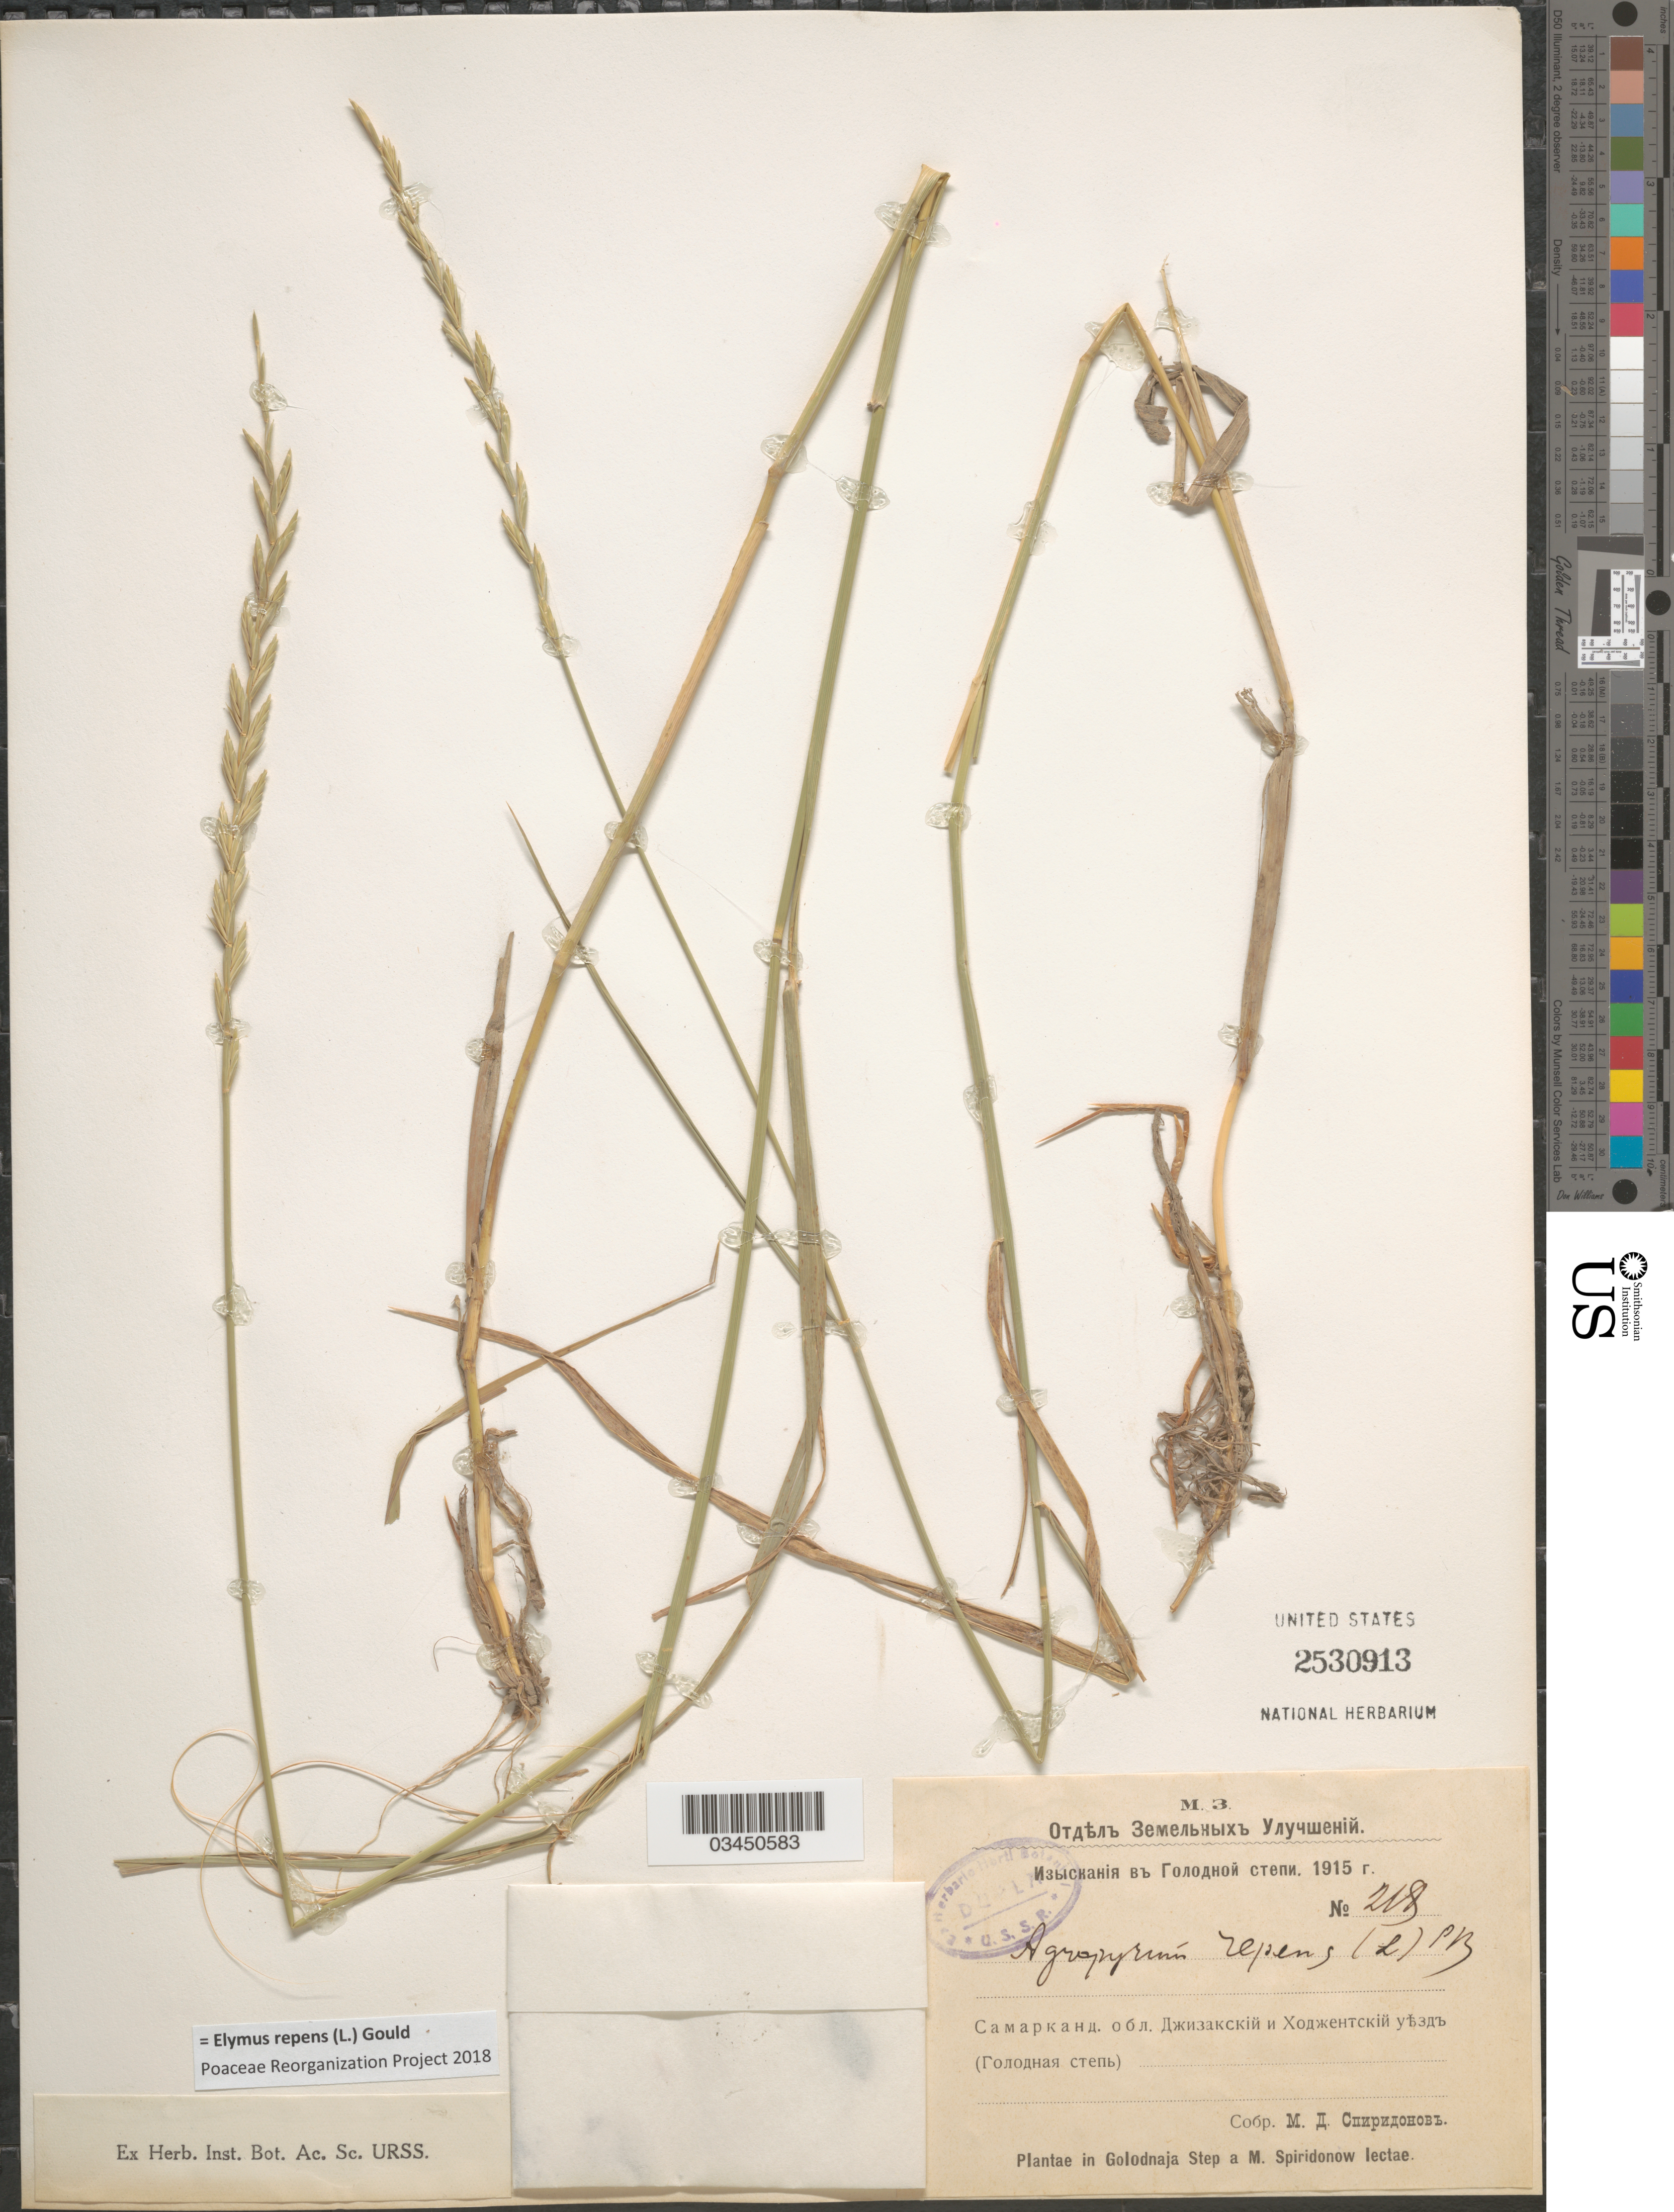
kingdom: Plantae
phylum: Tracheophyta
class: Liliopsida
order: Poales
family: Poaceae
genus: Elymus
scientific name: Elymus repens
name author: (L.) Gould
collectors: M. Spiridonow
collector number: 219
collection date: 1915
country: Uzbekistan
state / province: Sirdaryo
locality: Golodnaya Step. Grassland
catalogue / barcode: US 2530913